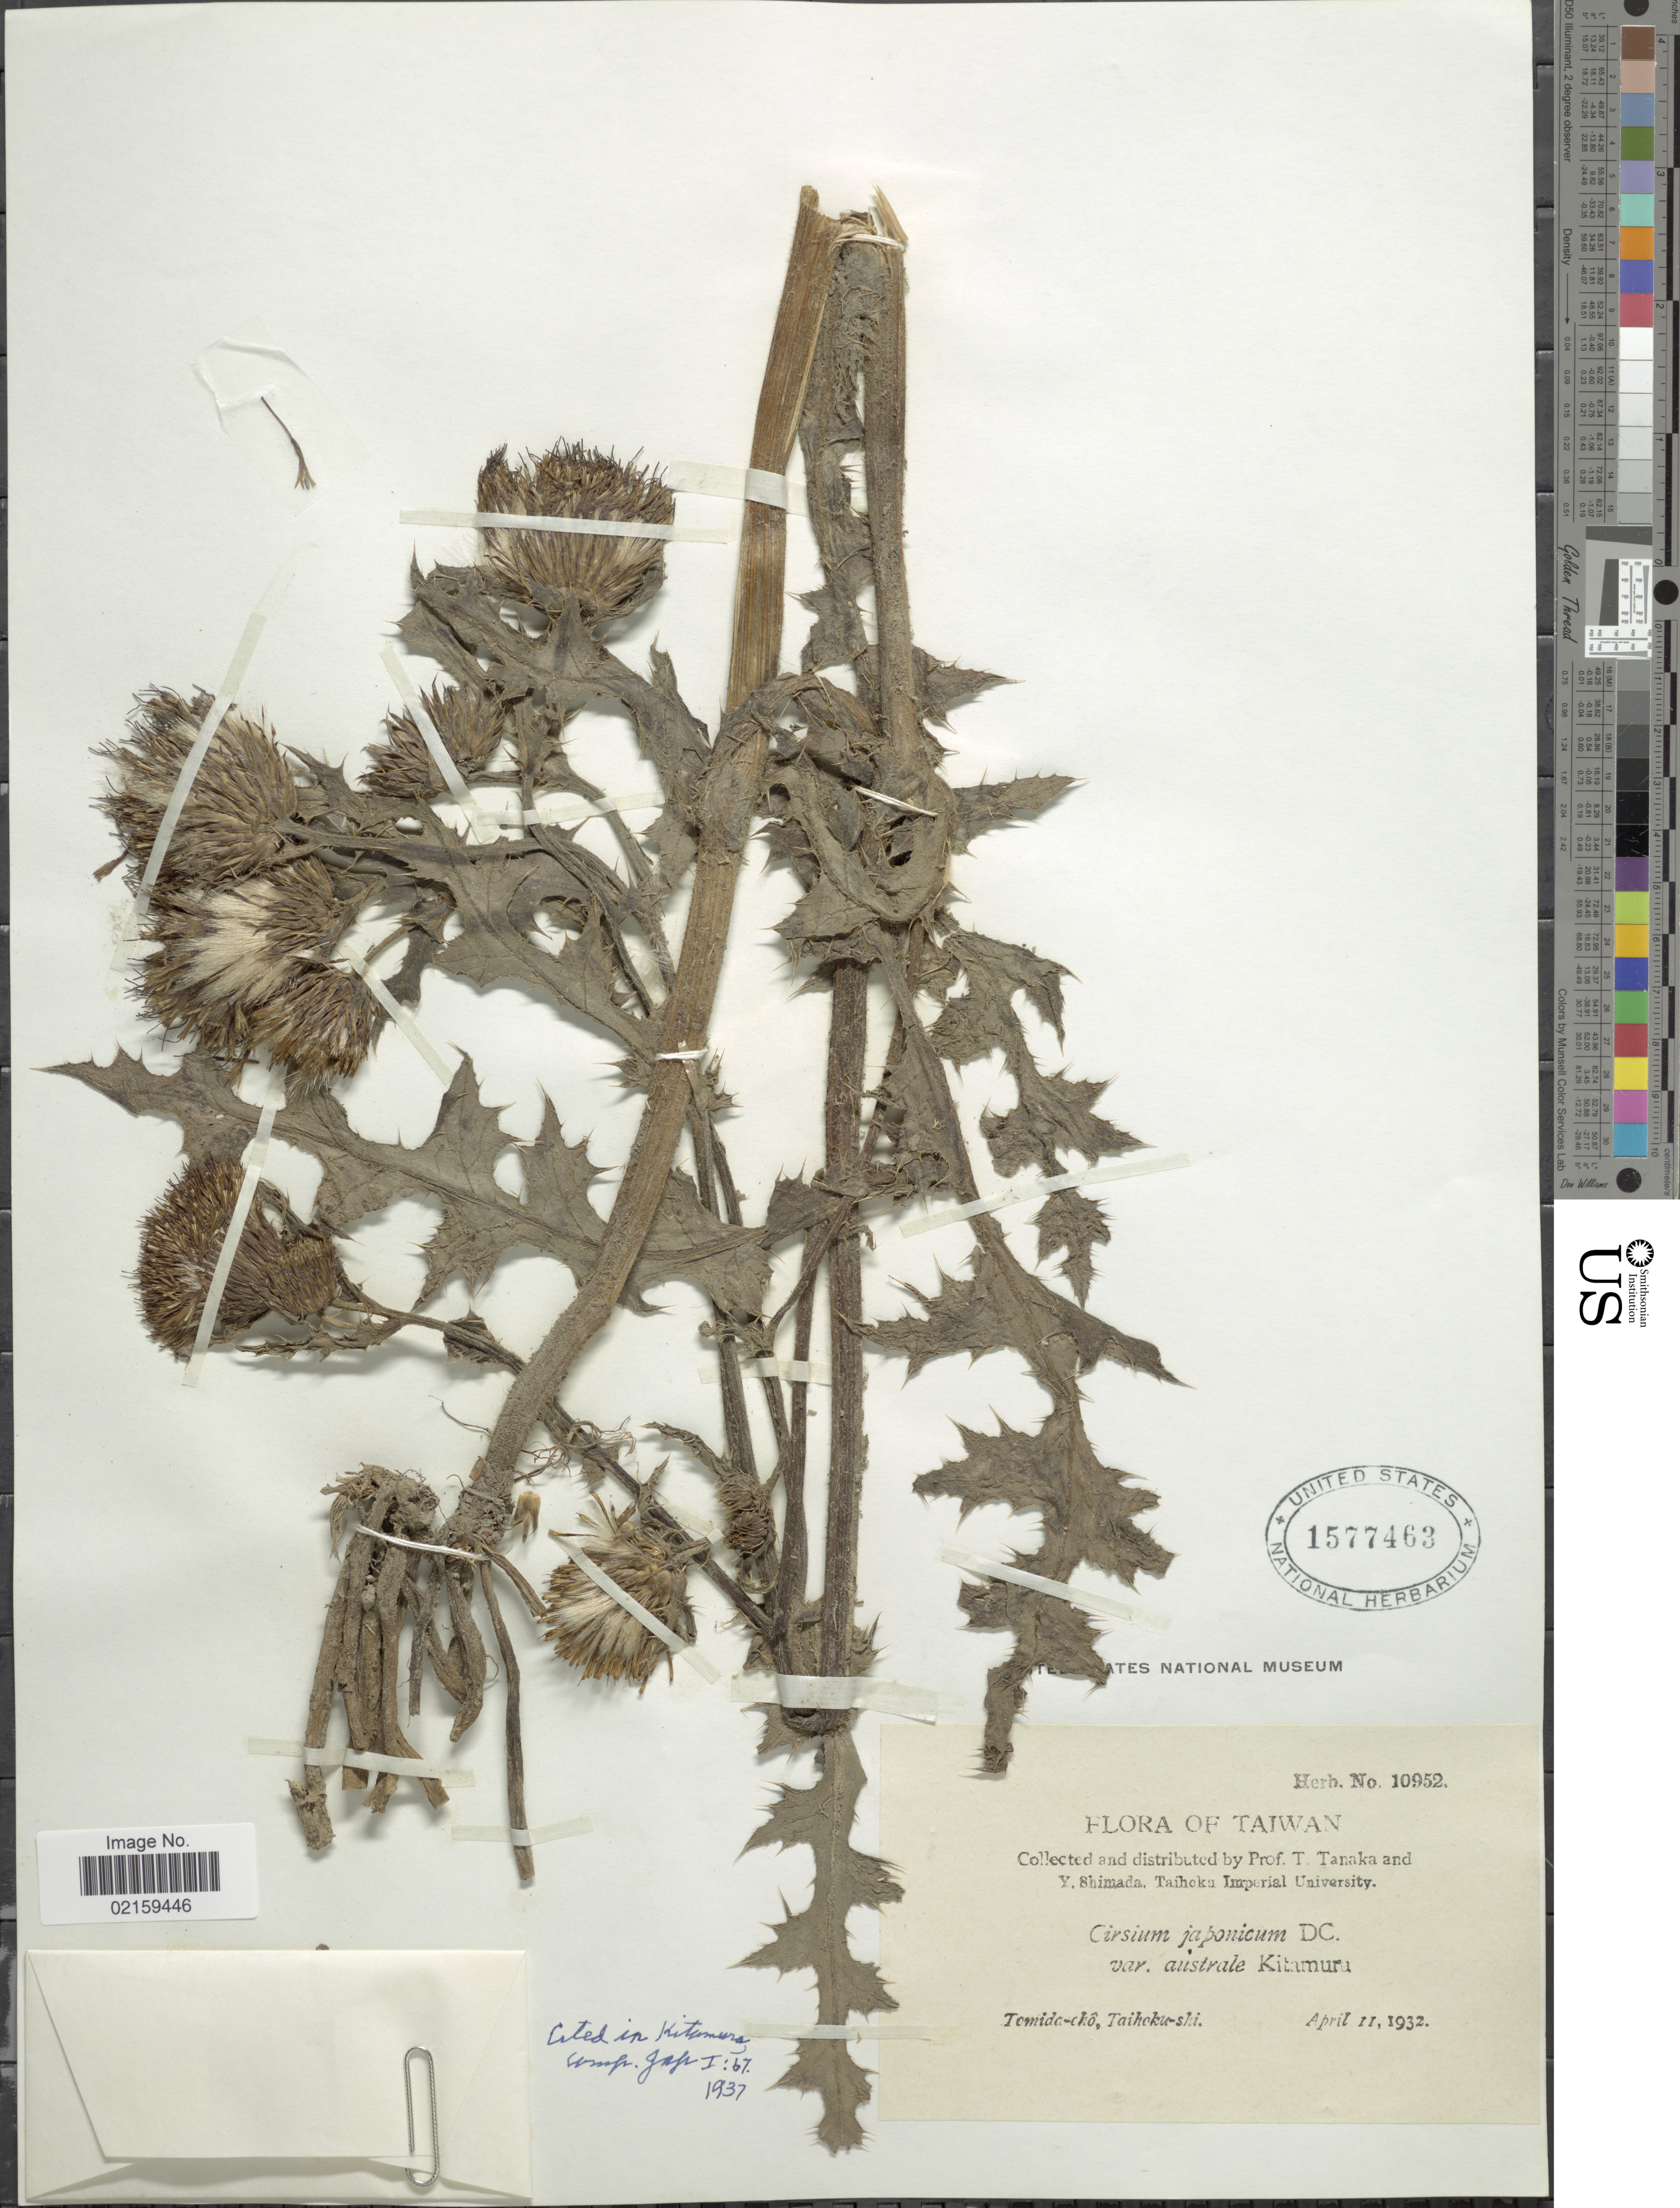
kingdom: Plantae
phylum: Tracheophyta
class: Magnoliopsida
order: Asterales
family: Asteraceae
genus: Cirsium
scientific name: Cirsium japonicum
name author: DC.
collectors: T. Tanaka & Y. Shimada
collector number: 10952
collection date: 1932-04-11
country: Taiwan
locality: Tomida-cho, Taihoku-shi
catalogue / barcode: US 1577463